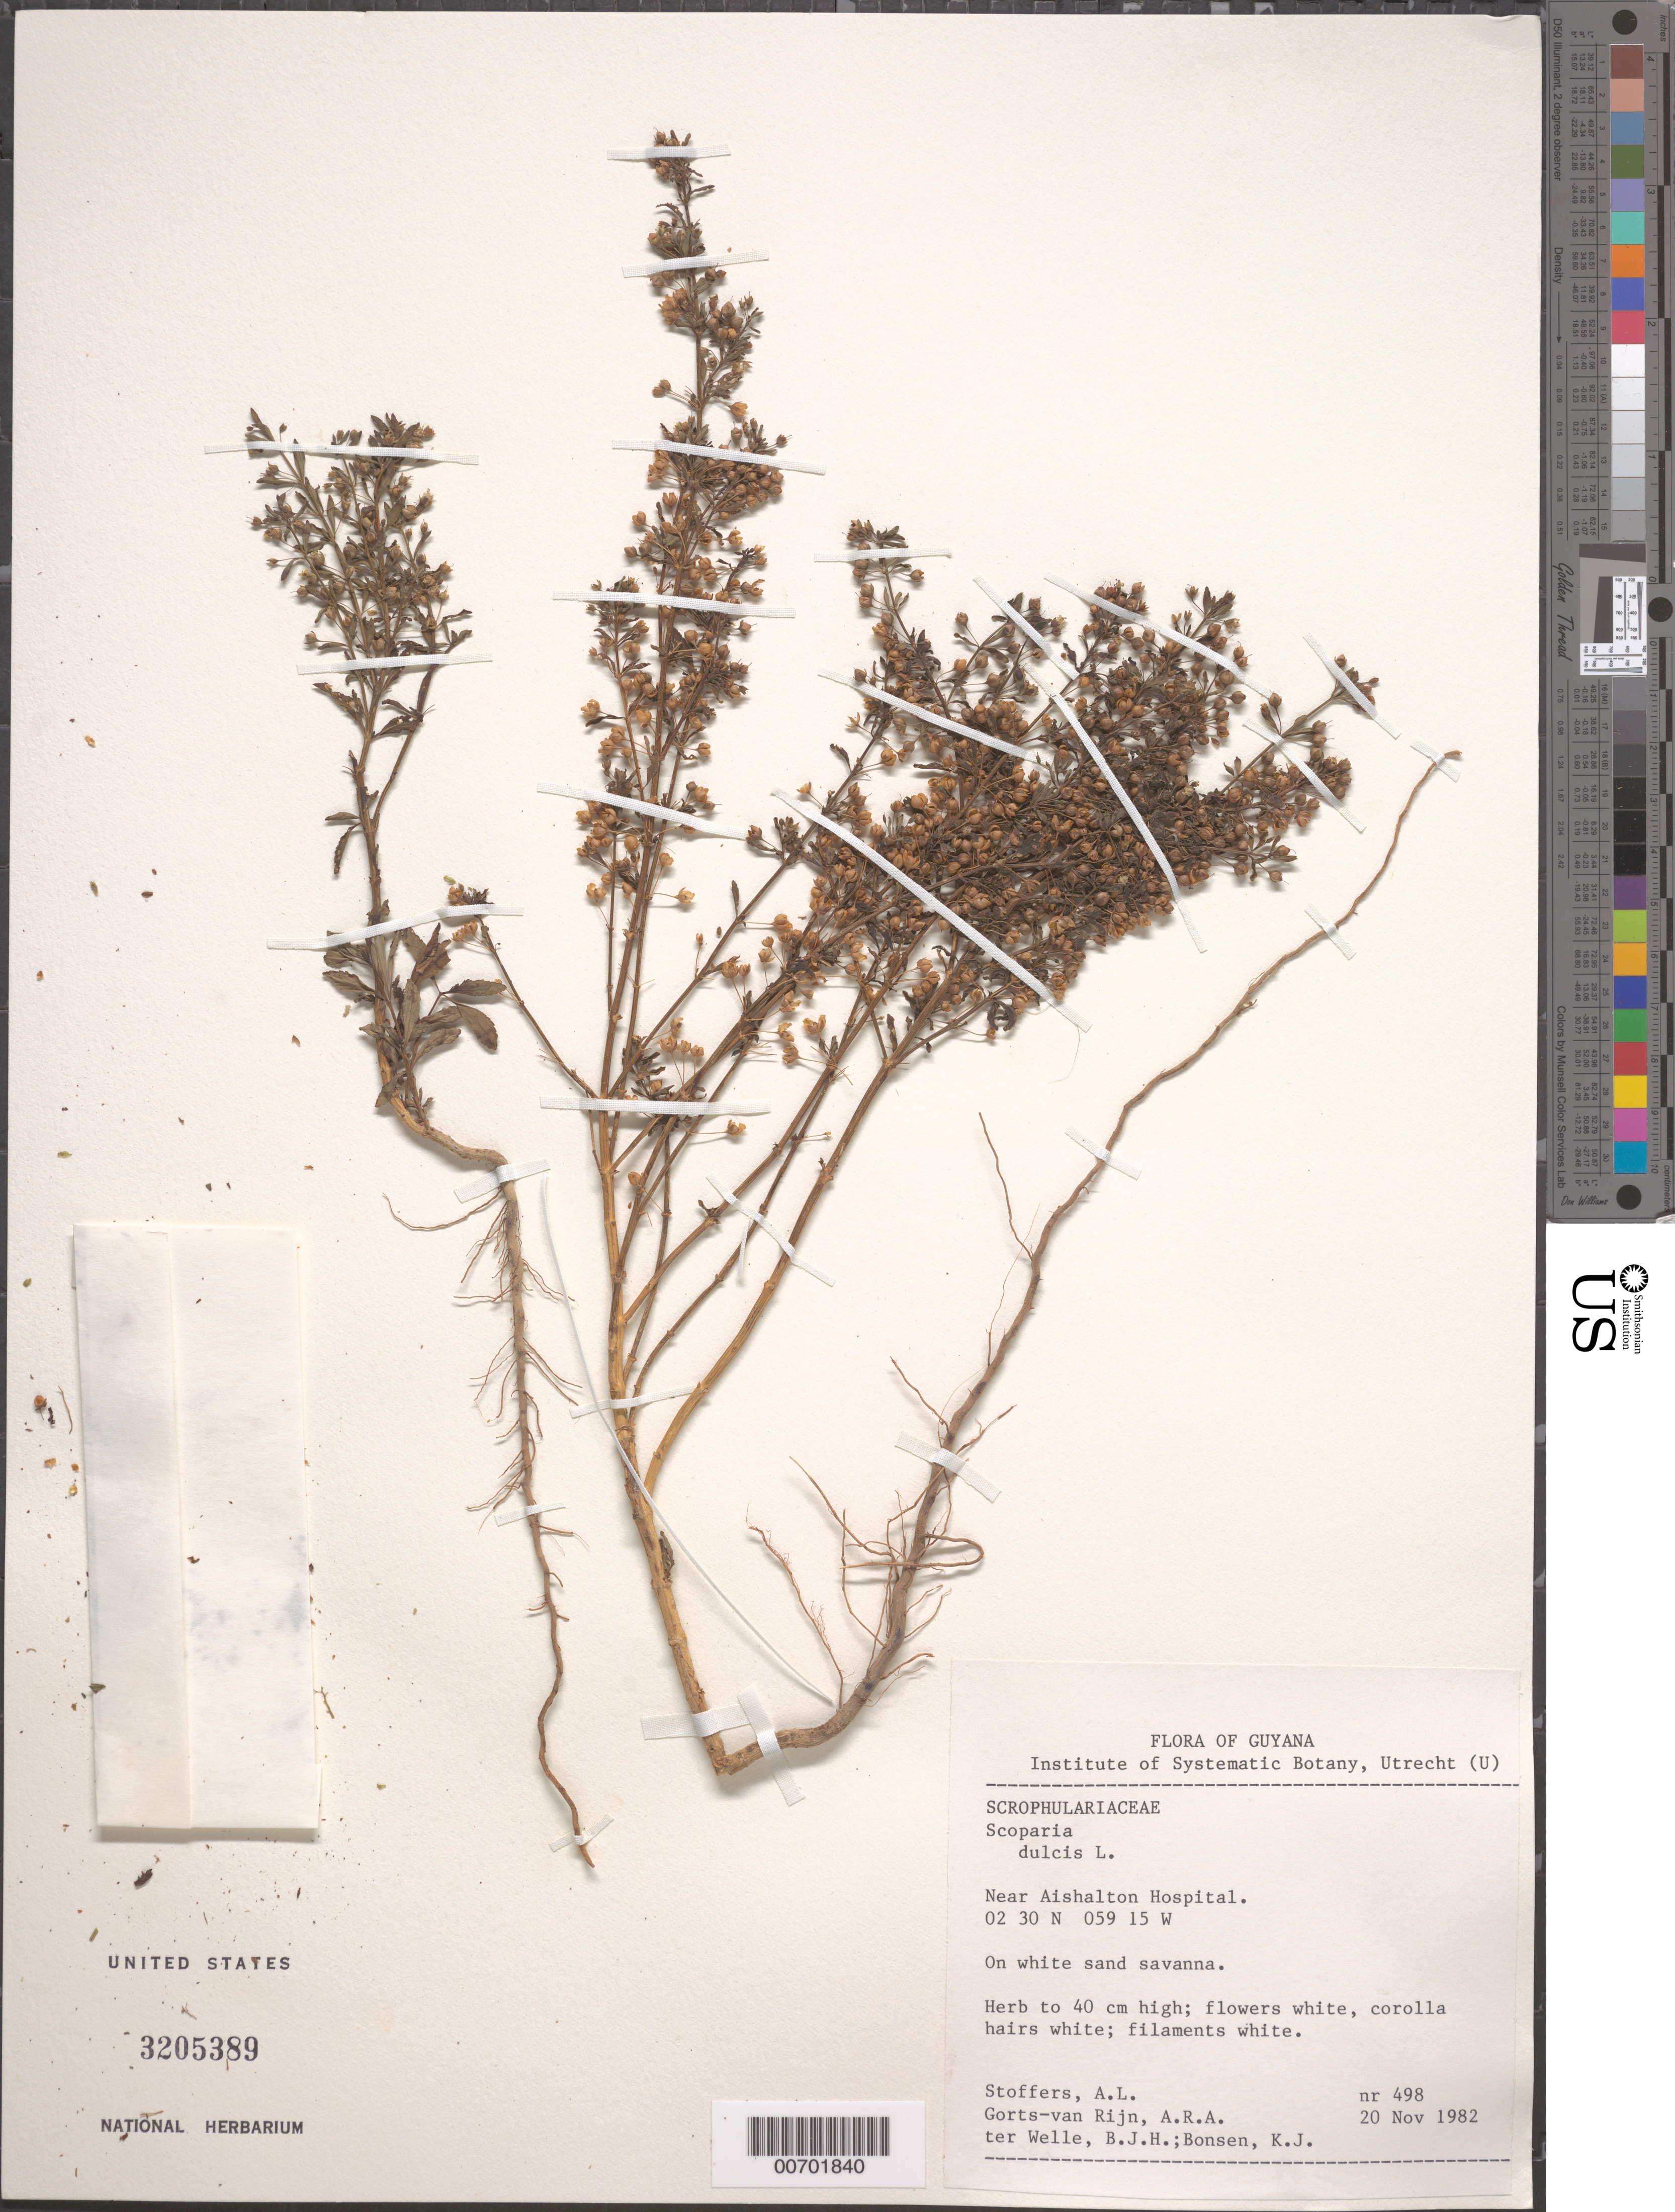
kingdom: Plantae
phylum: Tracheophyta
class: Magnoliopsida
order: Lamiales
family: Plantaginaceae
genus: Scoparia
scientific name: Scoparia dulcis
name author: L.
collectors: A. Stoffers, A. .R. A. Görts-van Rijn, B. Welle & K. Bonsen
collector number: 498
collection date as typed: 20-Nov-82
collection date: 1982-11-20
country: Guyana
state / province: U. Takutu-U. Essequibo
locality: Aishalton Hospital, vic.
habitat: White sand savanna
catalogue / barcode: US 3205389